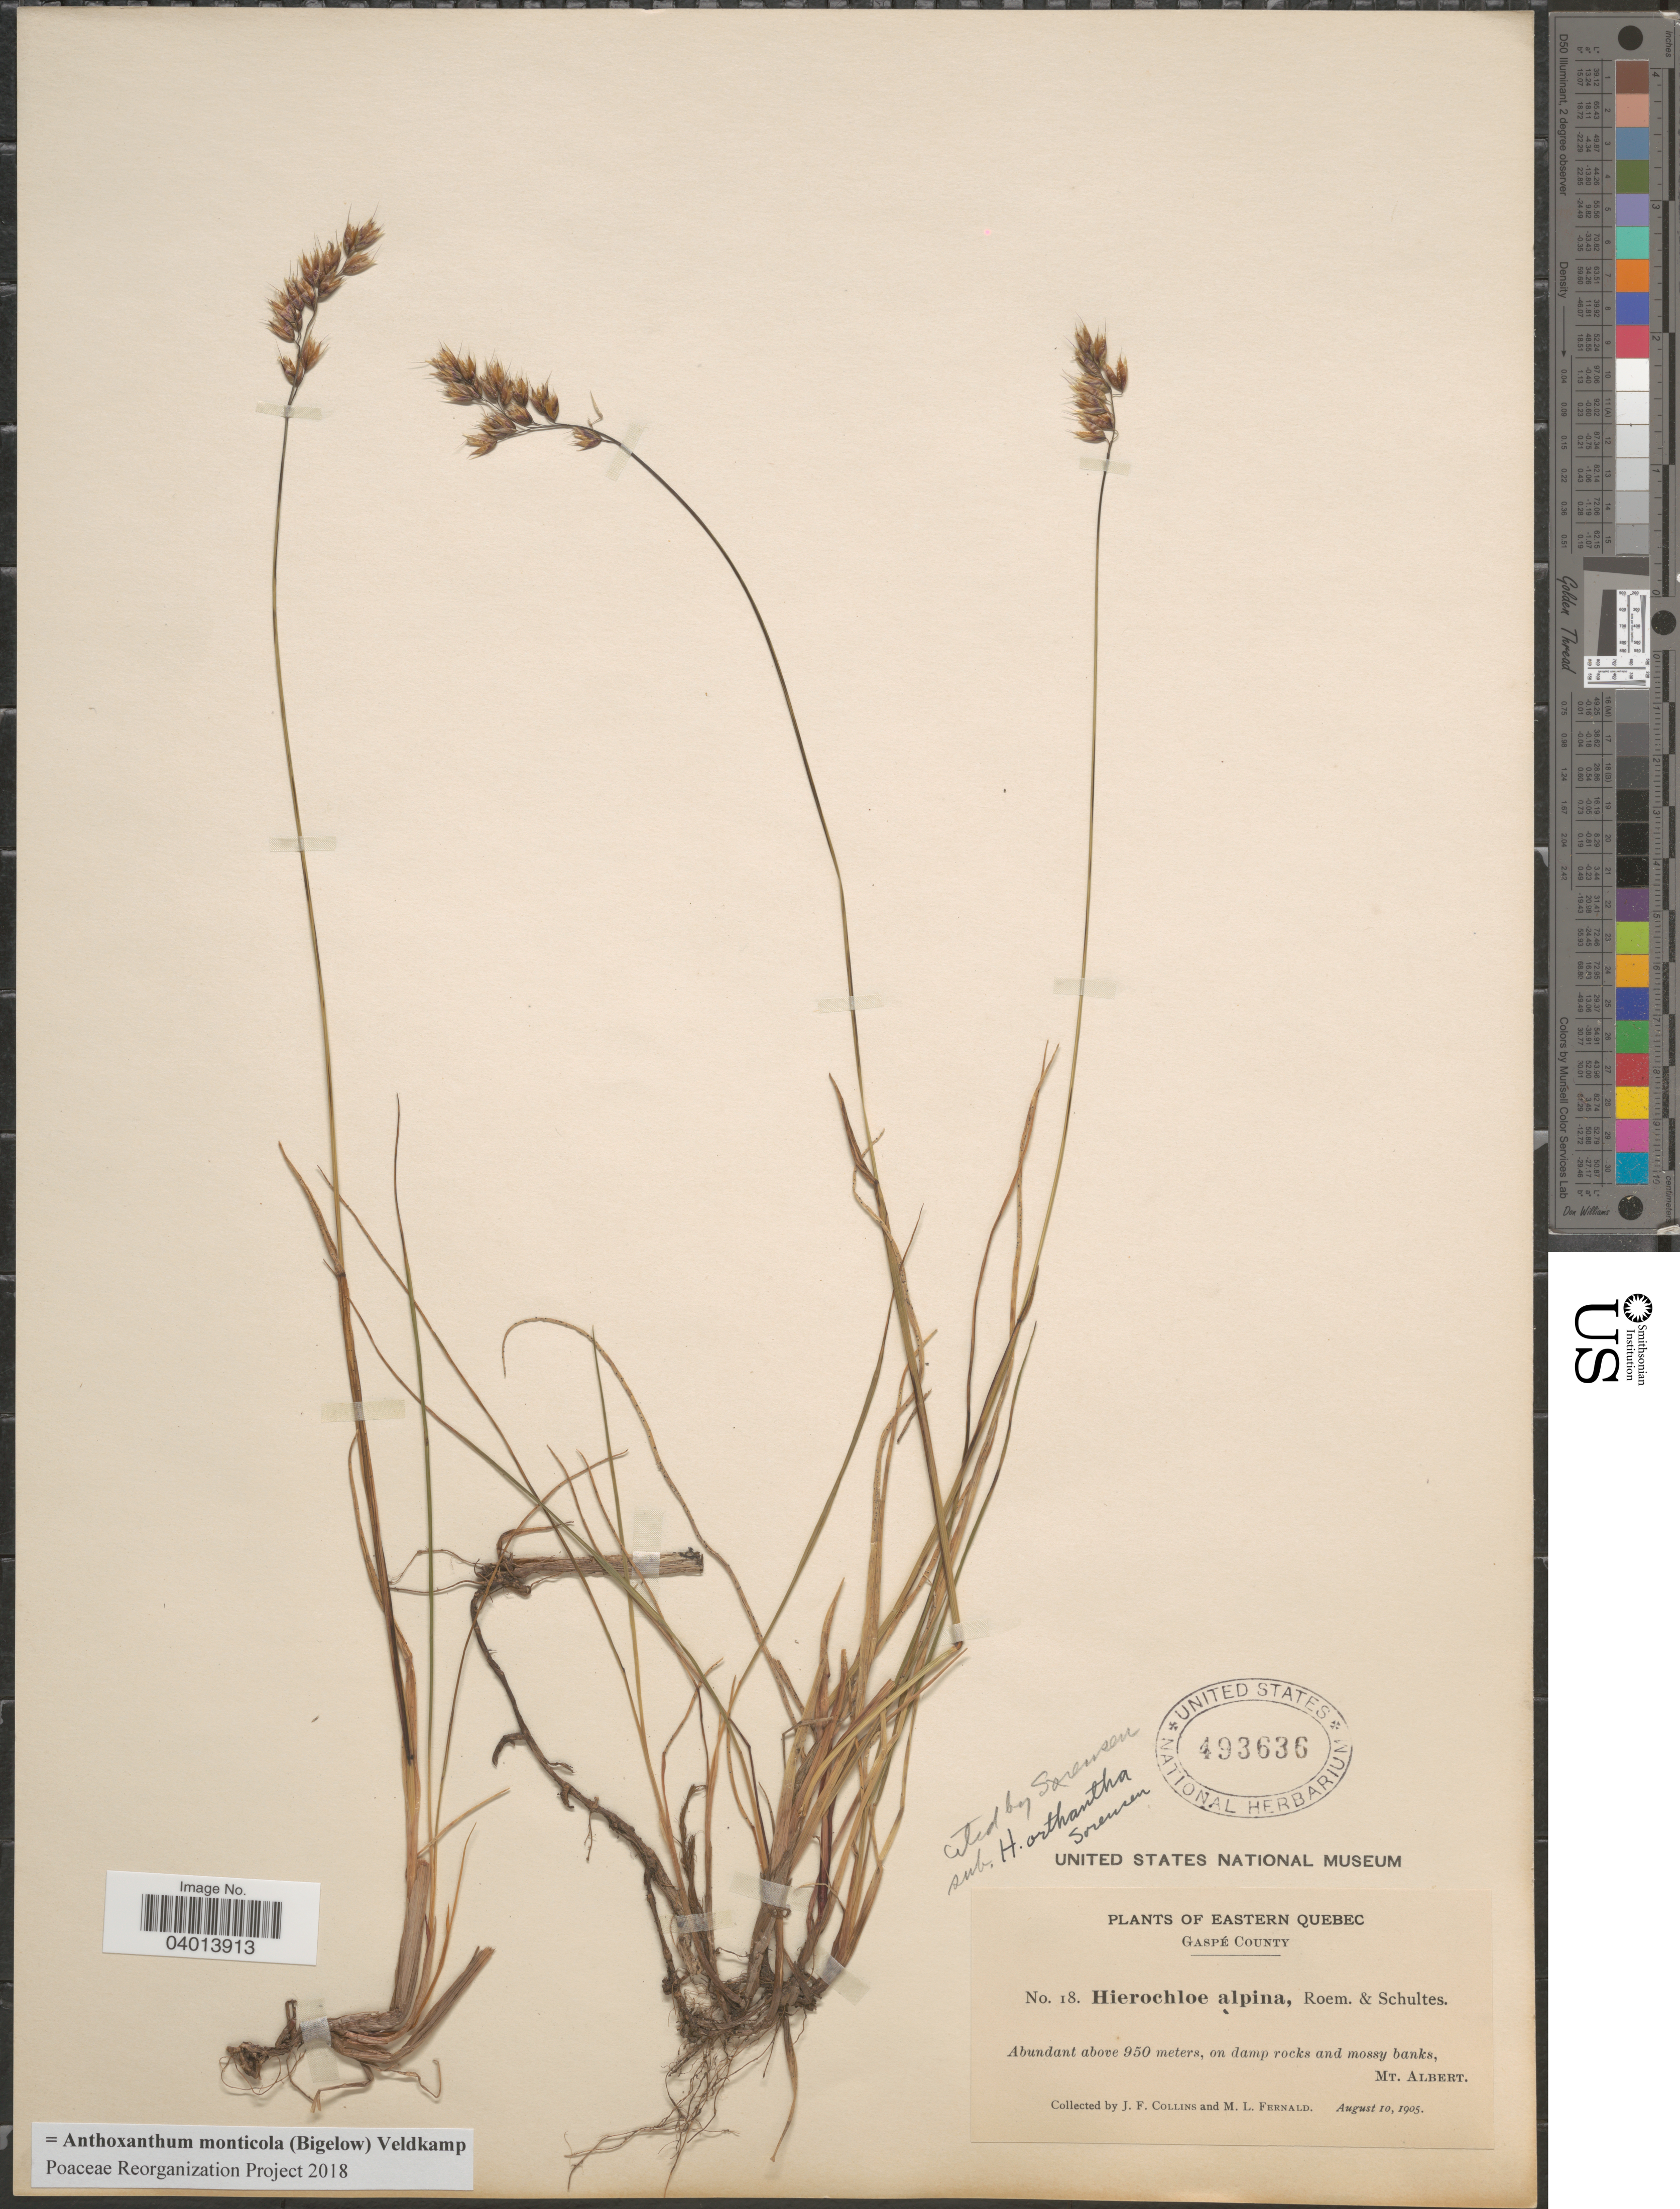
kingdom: Plantae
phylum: Tracheophyta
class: Liliopsida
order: Poales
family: Poaceae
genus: Anthoxanthum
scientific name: Anthoxanthum monticola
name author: (Bigelow) Veldkamp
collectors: J. Collins & M. L. Fernald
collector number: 18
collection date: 1905-08-10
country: Canada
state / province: Quebec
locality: Eastern Quebec. Gaspé County. On damp rocks and mossy banks, Mt. Albert.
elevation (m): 950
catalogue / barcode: US 493636